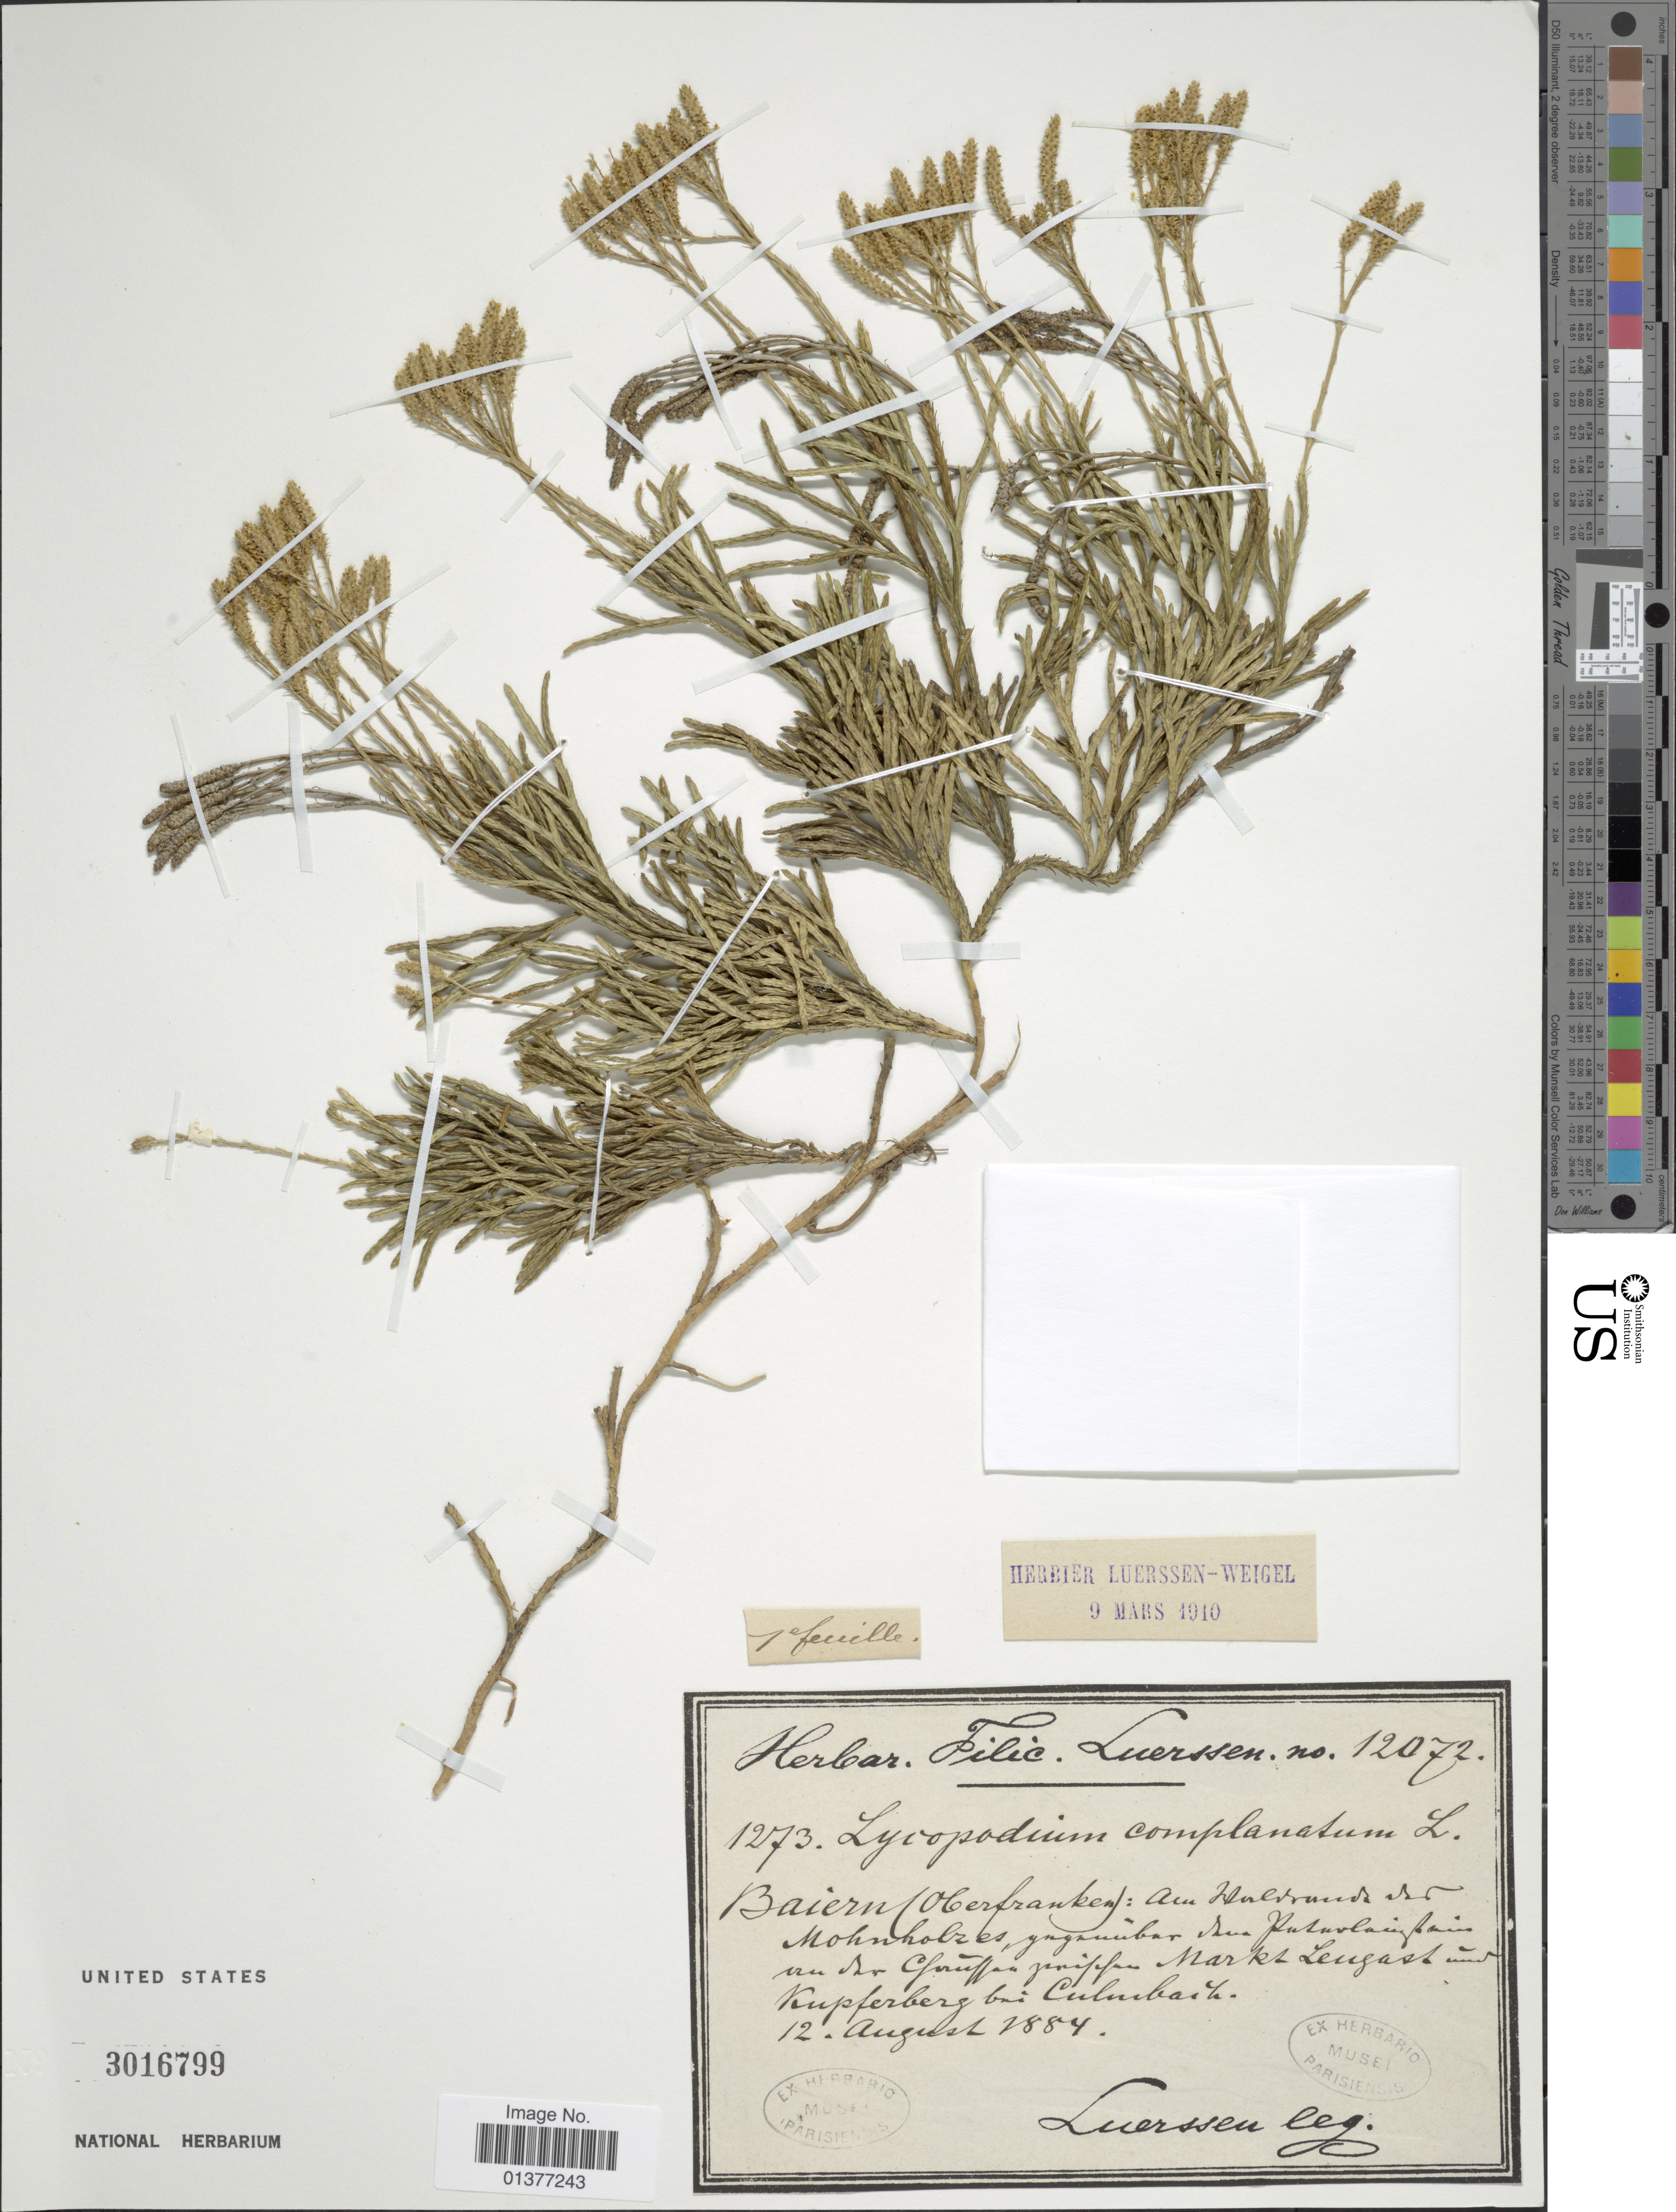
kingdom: Plantae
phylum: Tracheophyta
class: Lycopodiopsida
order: Lycopodiales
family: Lycopodiaceae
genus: Diphasiastrum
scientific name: Diphasiastrum complanatum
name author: (L.) Holub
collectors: C. Luerssen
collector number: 12072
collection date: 1884-08-12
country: Germany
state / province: Bayern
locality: (Oberfranken): Am [illegible text]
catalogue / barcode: US 3016799